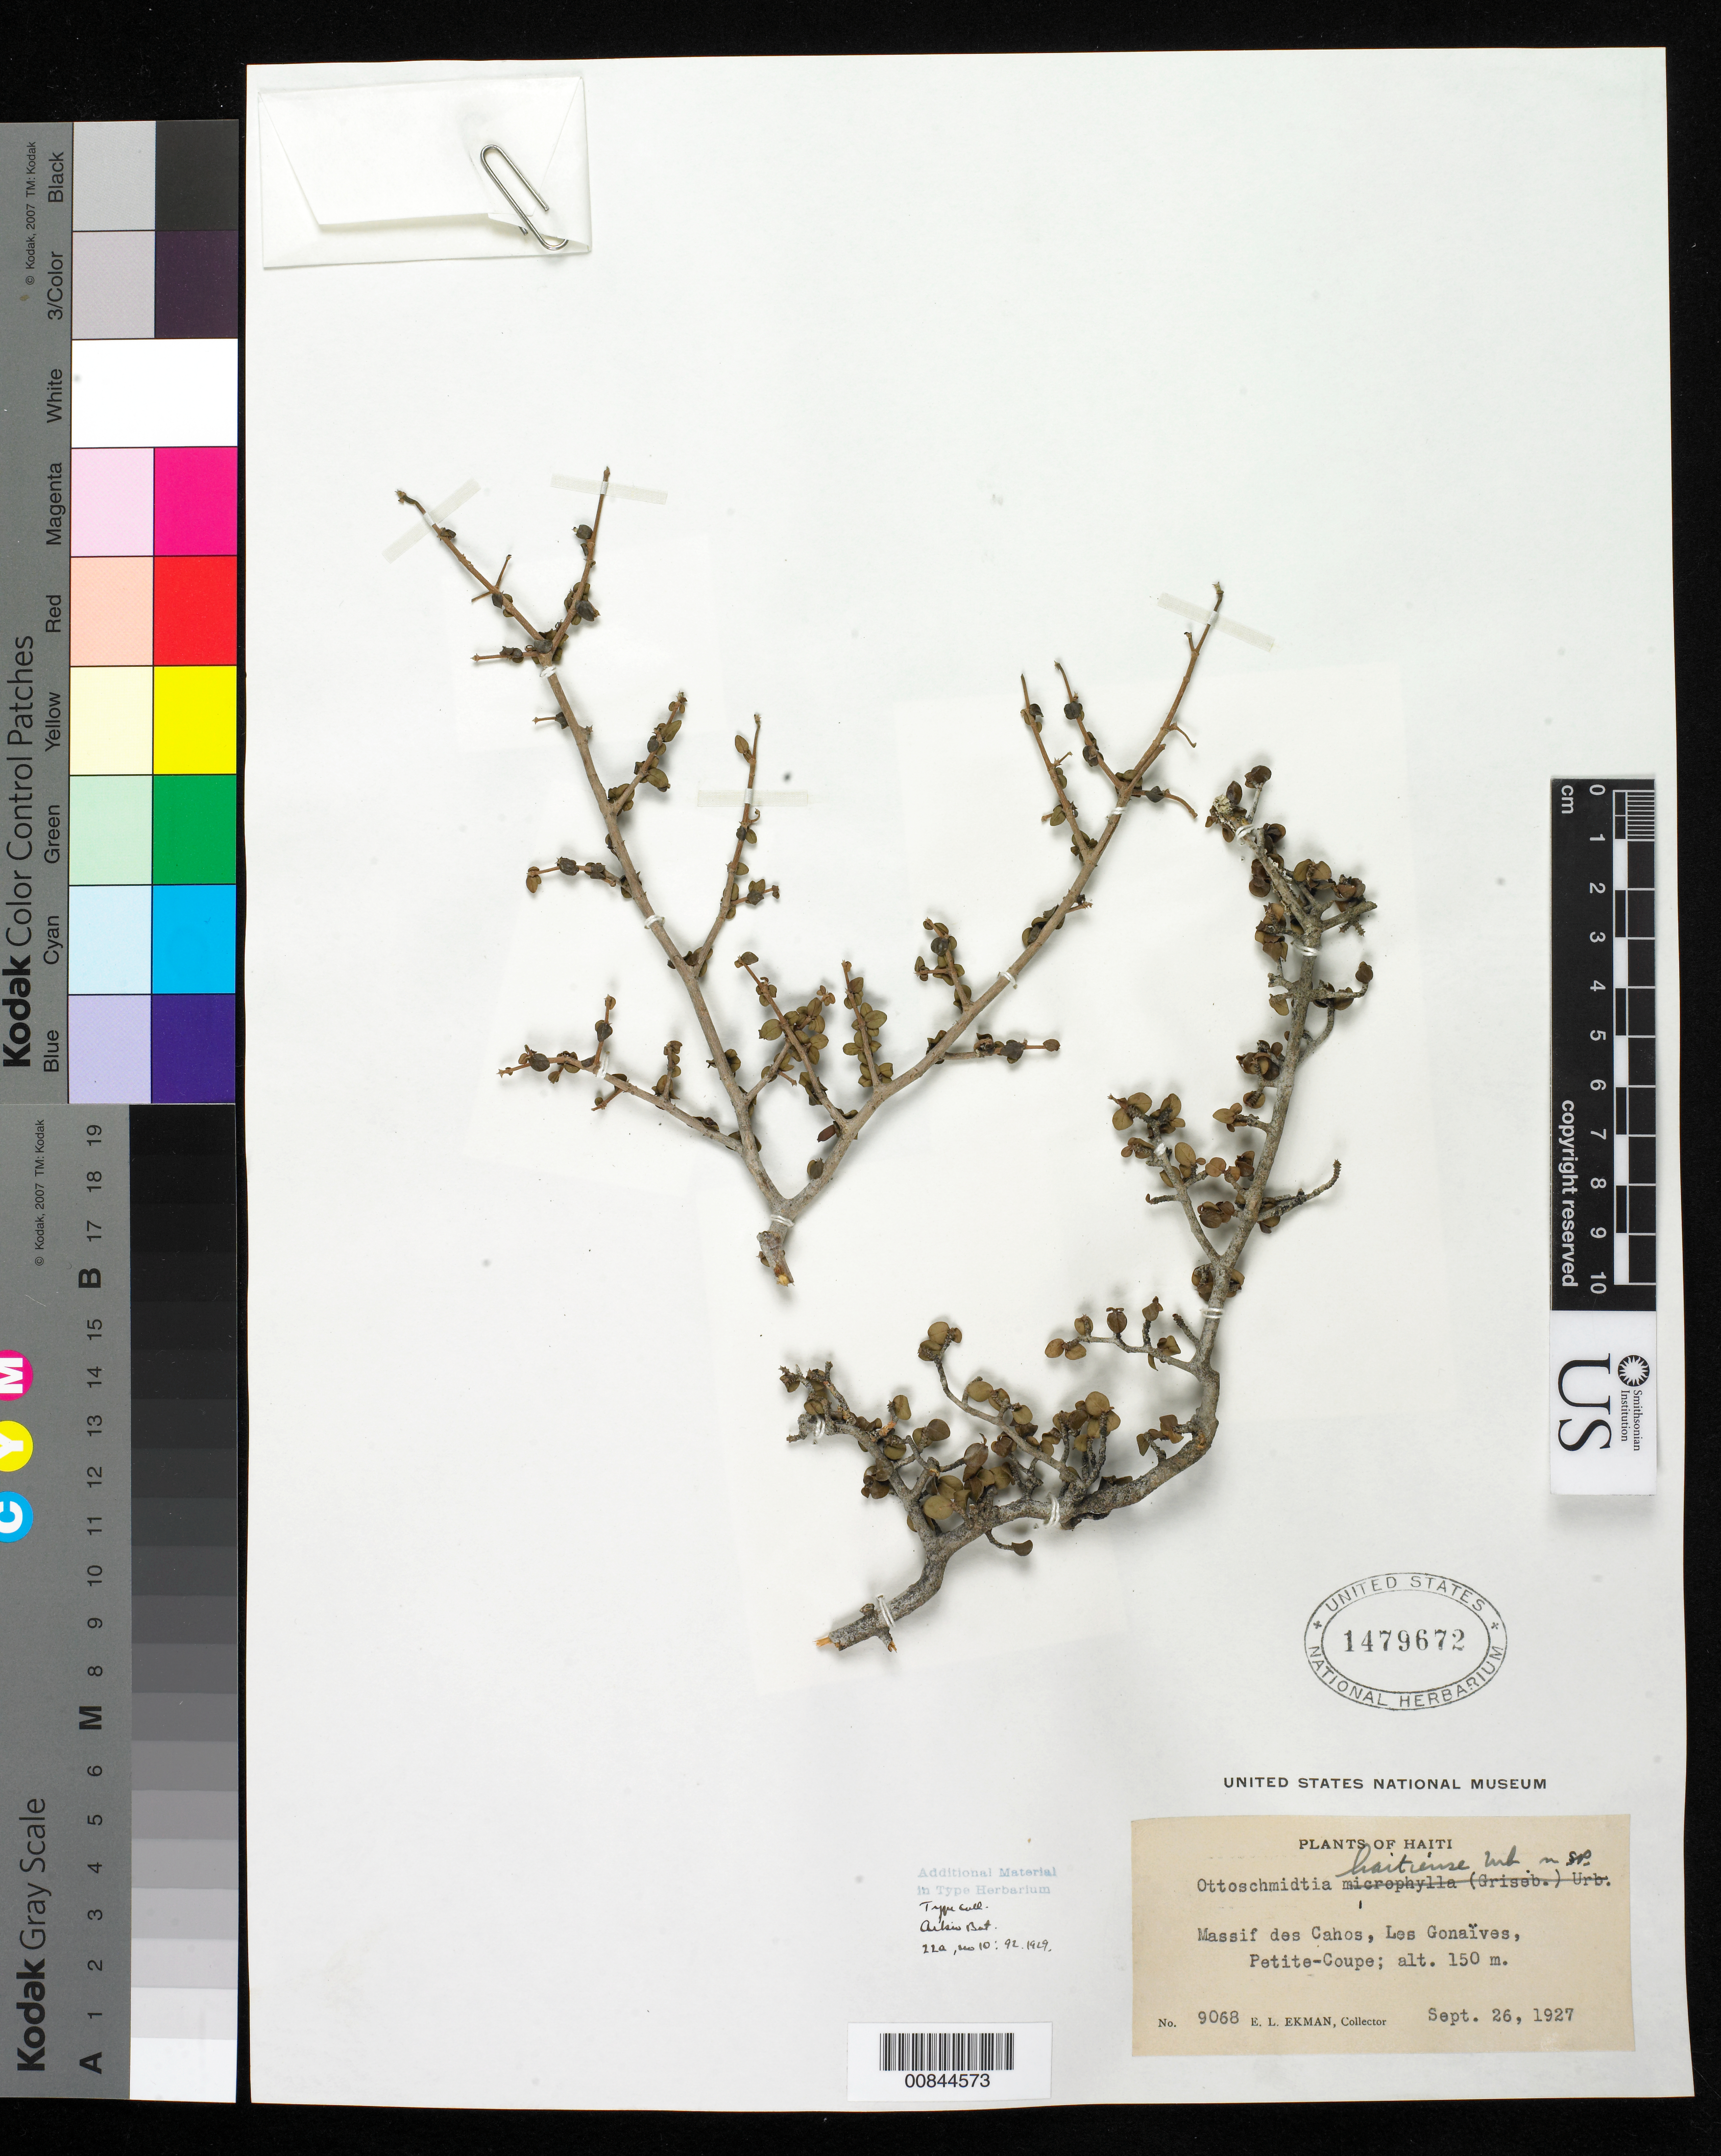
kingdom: Plantae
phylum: Tracheophyta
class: Magnoliopsida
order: Gentianales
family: Rubiaceae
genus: Ottoschmidtia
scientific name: Ottoschmidtia haitiense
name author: Urb.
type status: Isotype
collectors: E. L. Ekman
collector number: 9068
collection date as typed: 26 Sep 1927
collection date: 1927-09-26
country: Haiti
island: Hispaniola Island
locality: Massif des Cahos, Les Gonaives, Petite-Coupe.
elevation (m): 150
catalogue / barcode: US 1479672